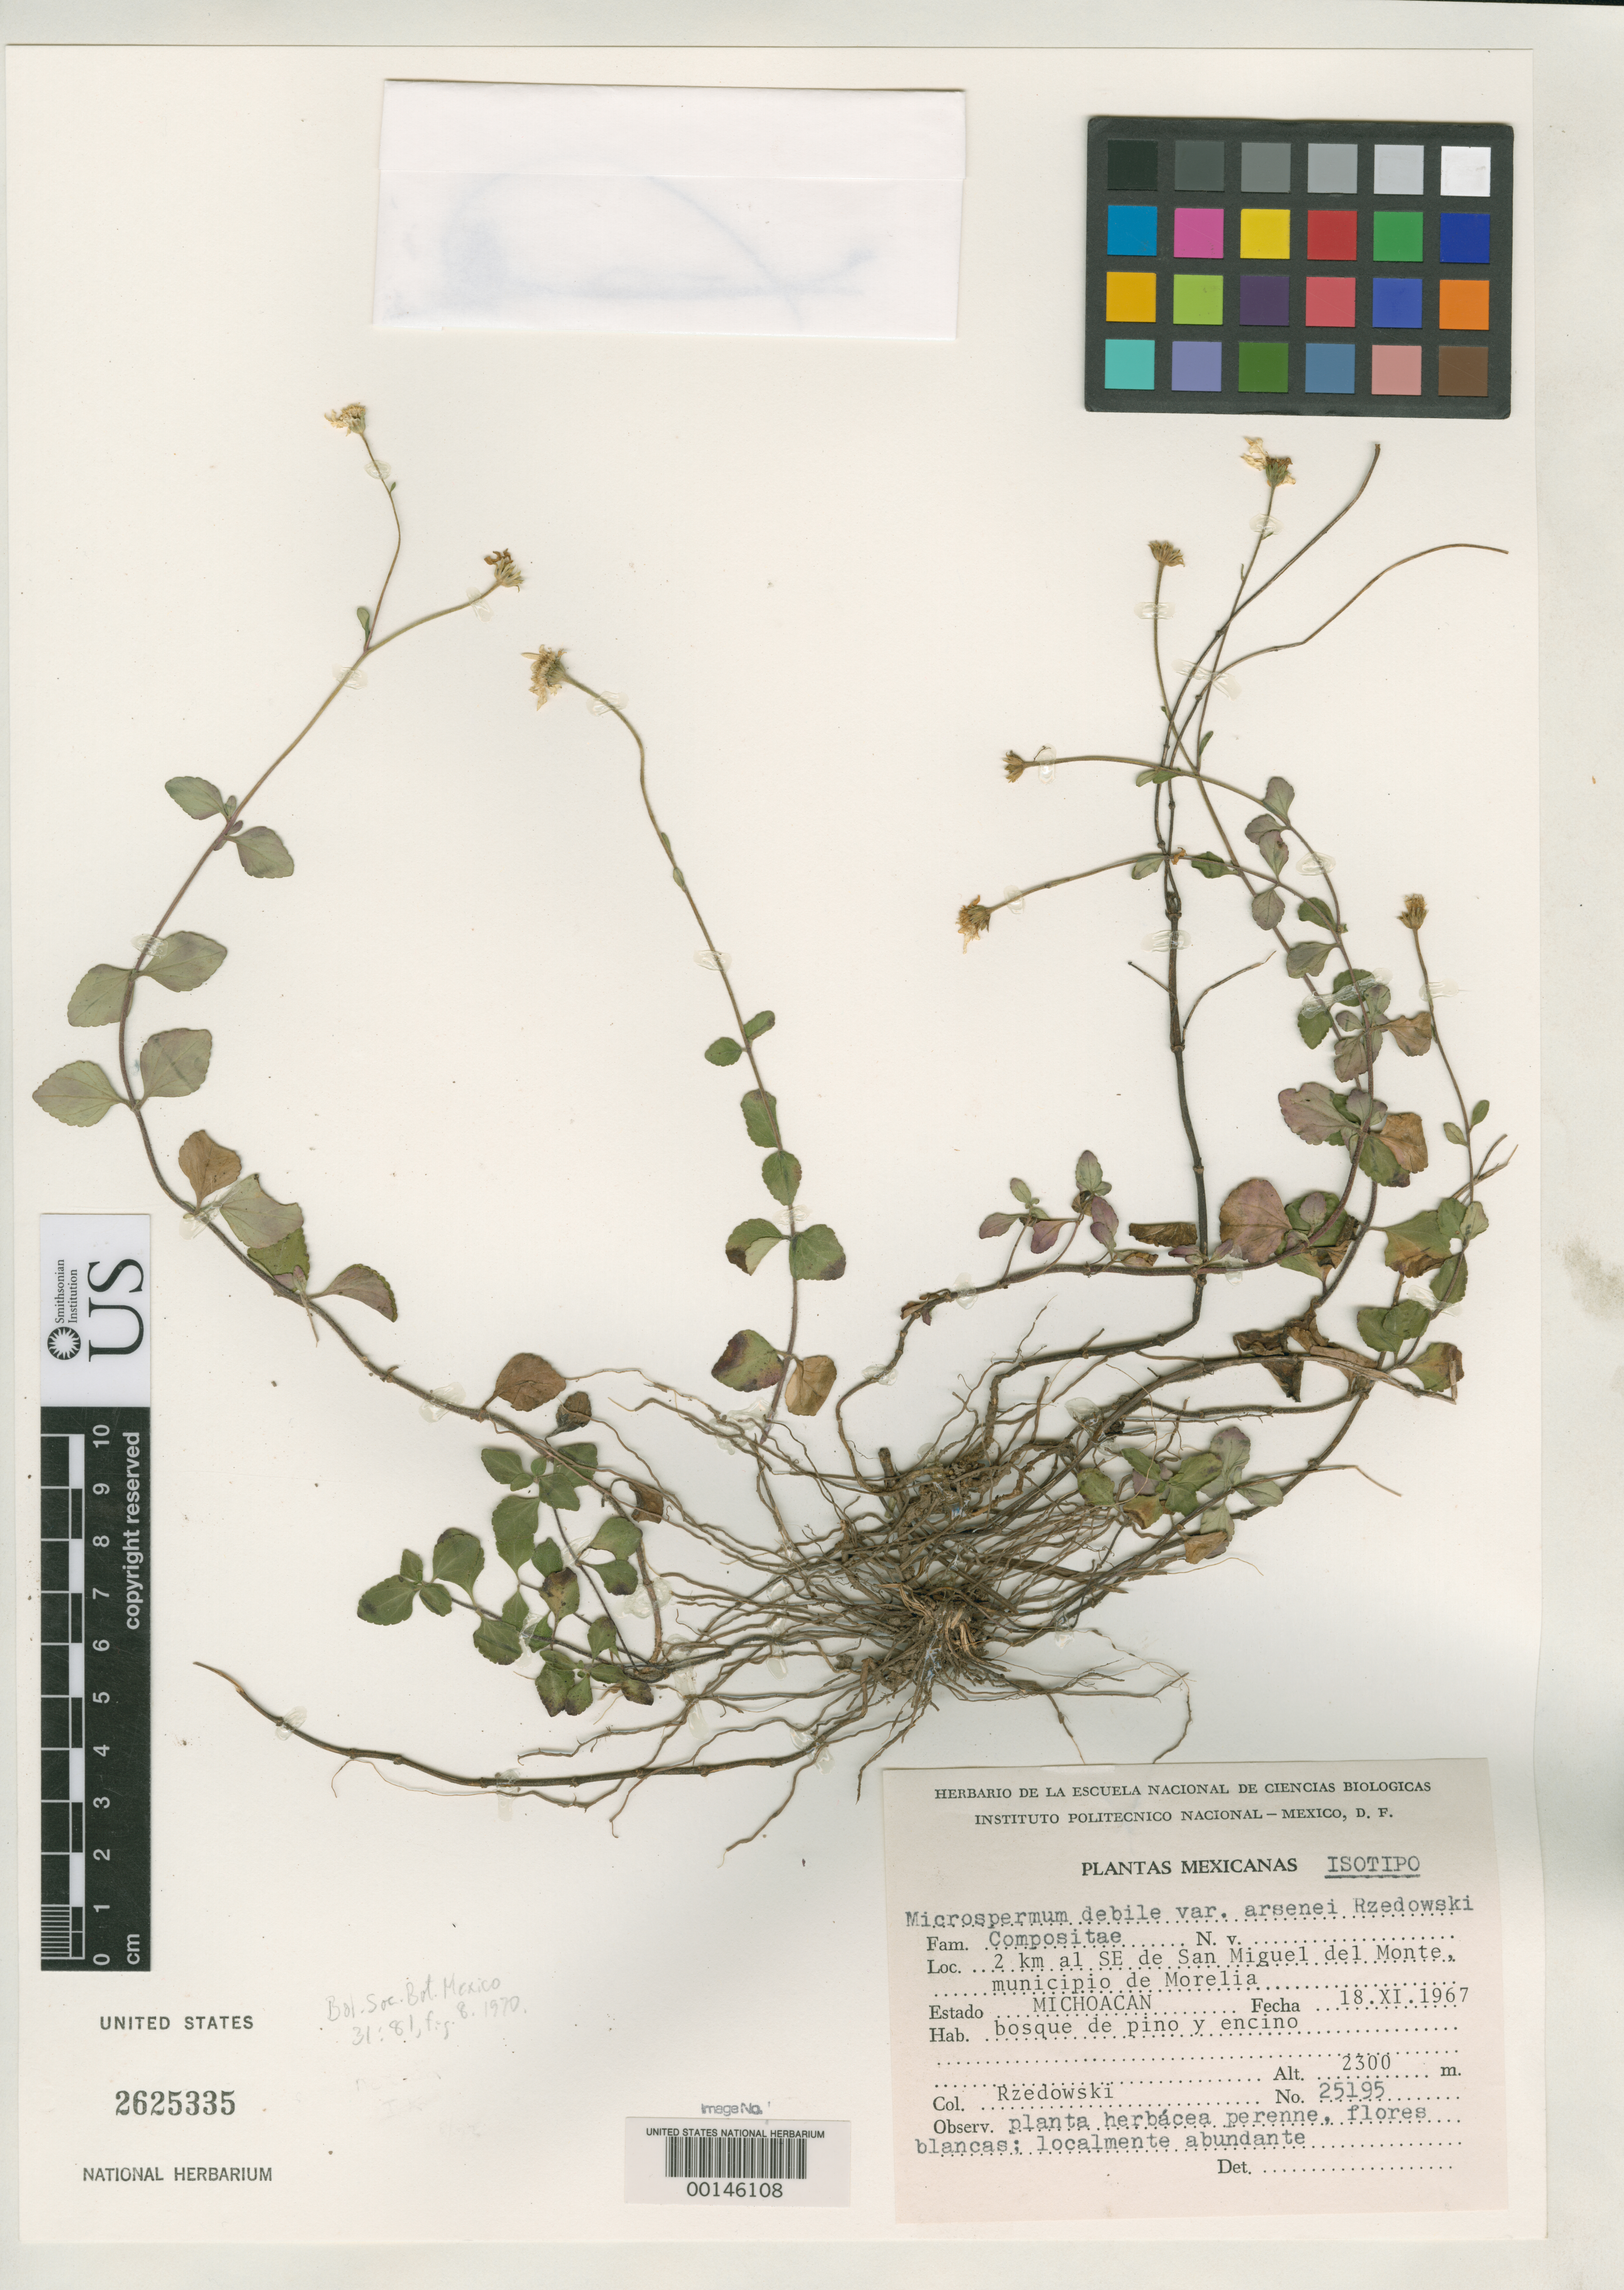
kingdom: Plantae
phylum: Tracheophyta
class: Magnoliopsida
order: Asterales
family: Asteraceae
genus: Microspermum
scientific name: Microspermum debile var. arsenei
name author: Rzed.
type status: Isotype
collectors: J. Rzedowski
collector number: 25,195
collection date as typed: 18 Nov 1967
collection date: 1967-11-18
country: Mexico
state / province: Michoacán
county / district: Morelia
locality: San Miguel del Monte.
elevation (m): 2300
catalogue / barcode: US 2625335